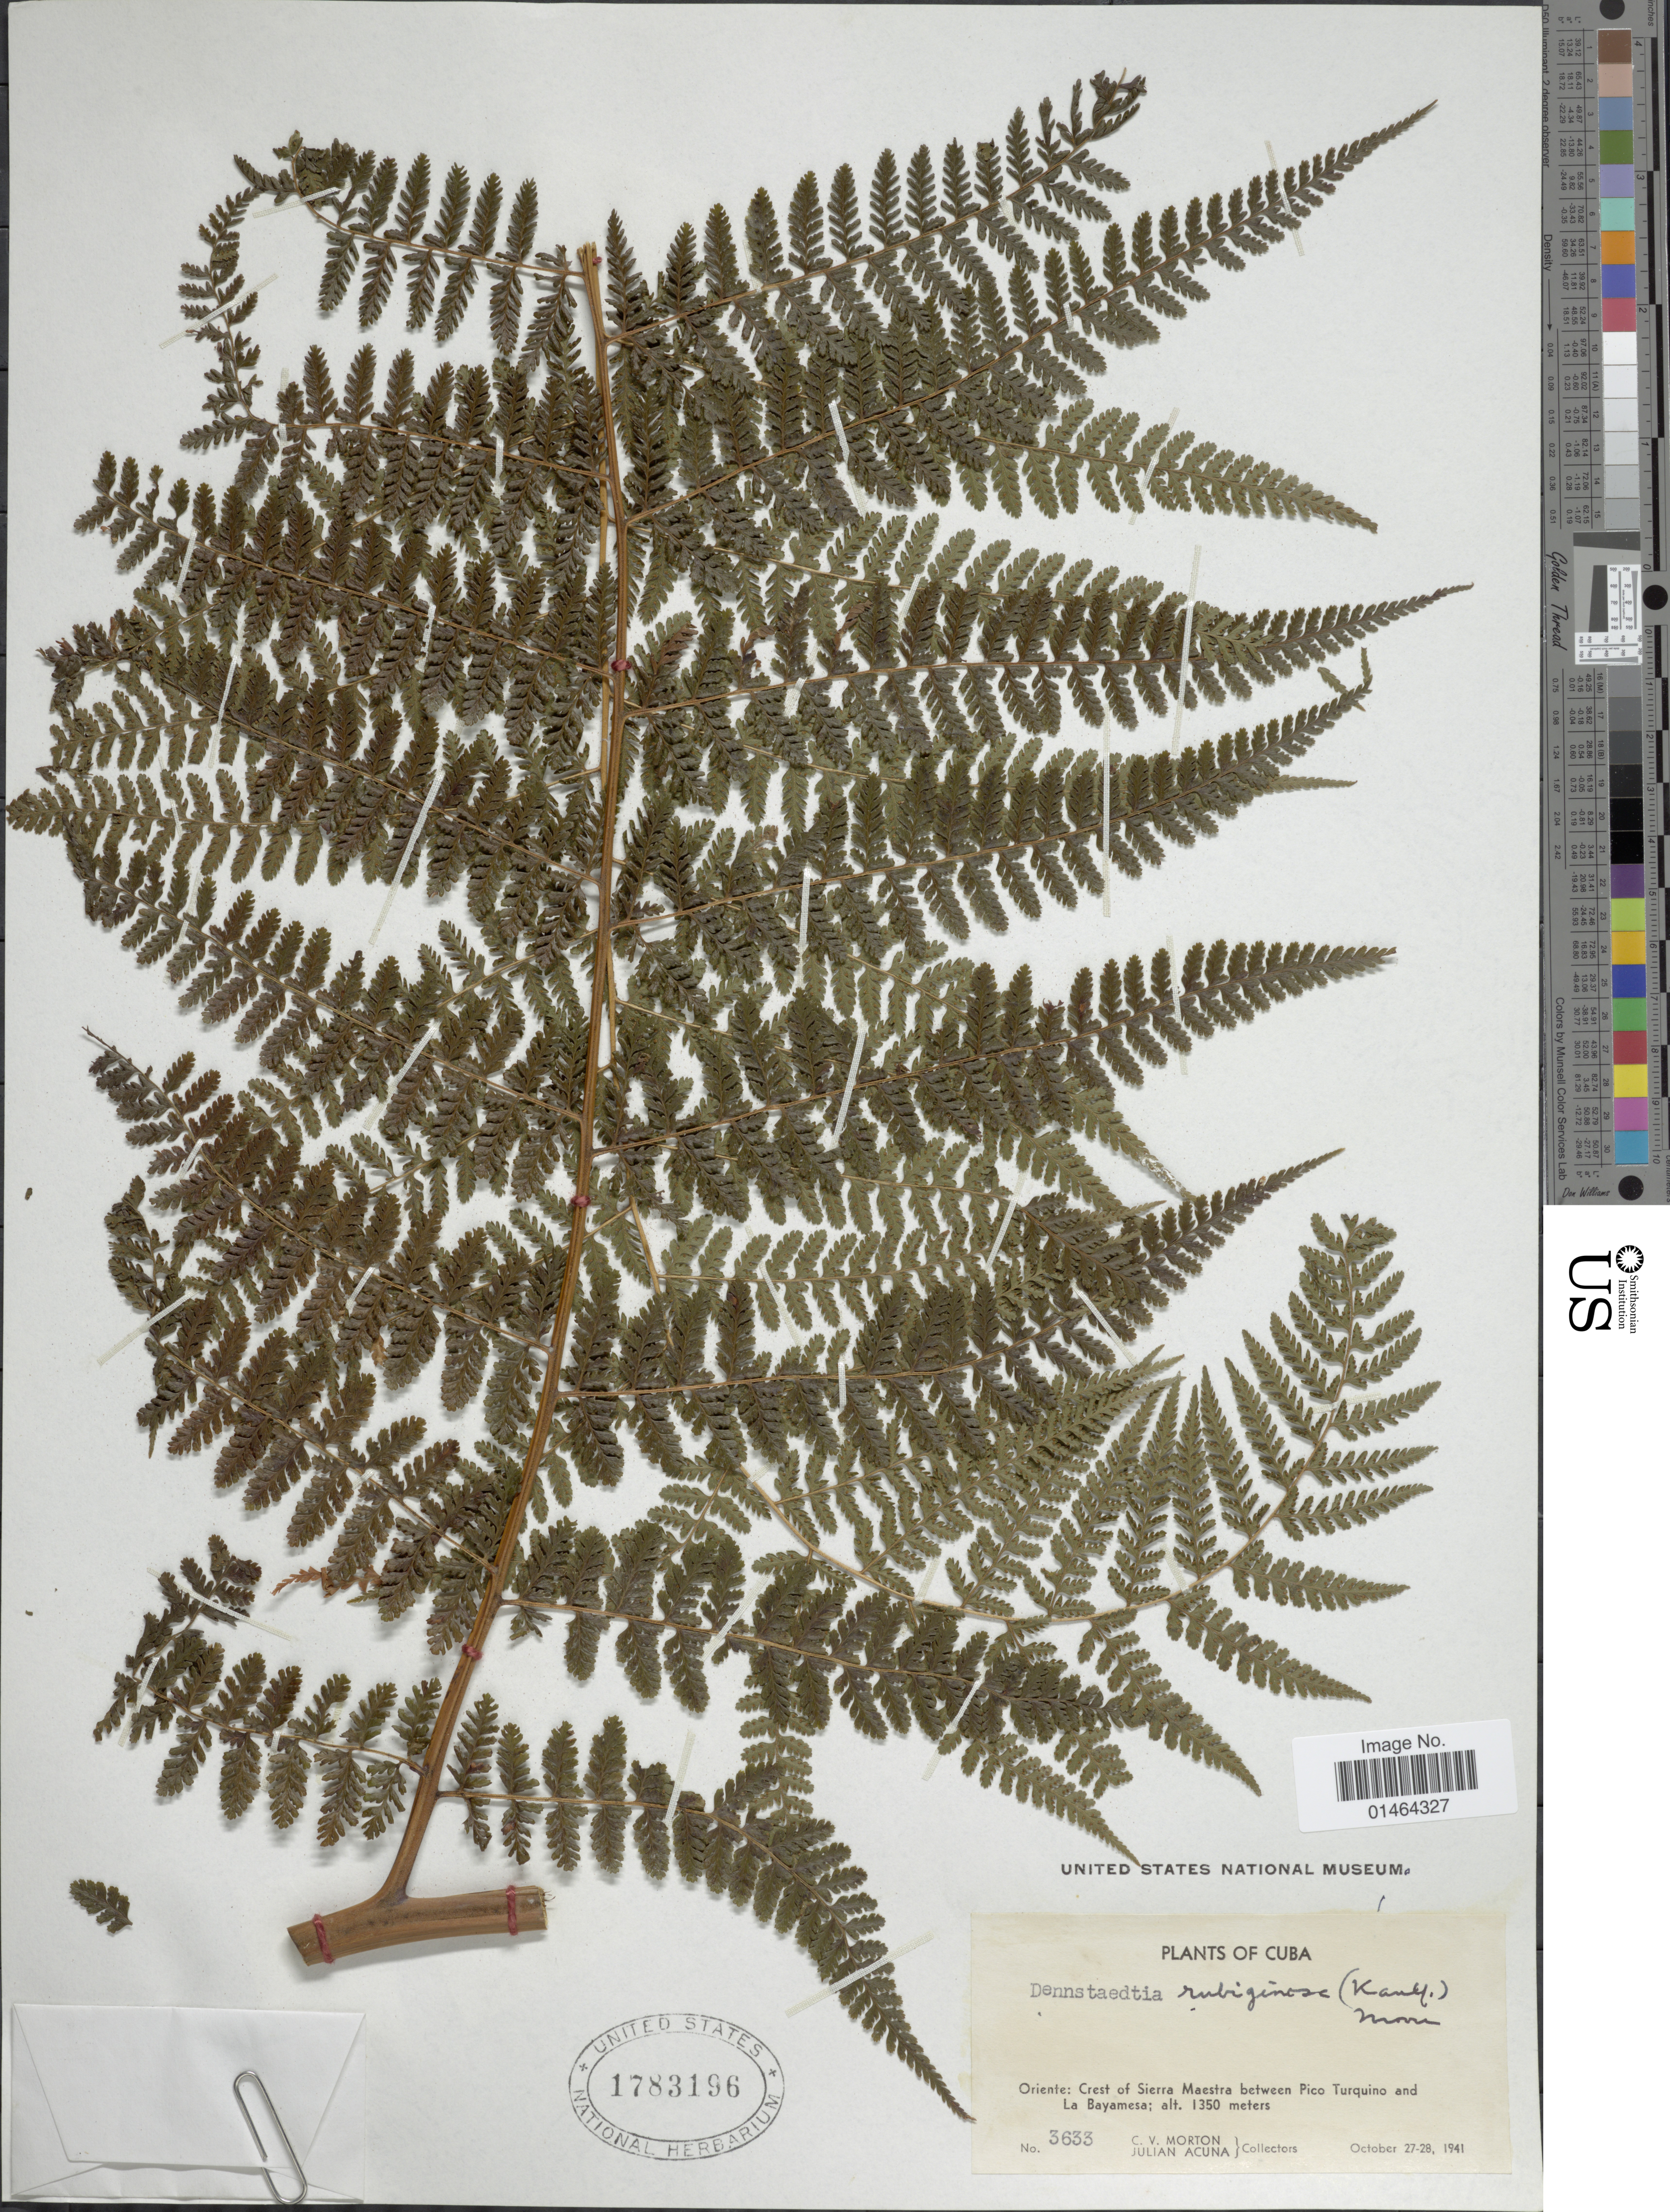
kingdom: Plantae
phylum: Tracheophyta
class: Polypodiopsida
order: Polypodiales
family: Dennstaedtiaceae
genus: Dennstaedtia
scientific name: Dennstaedtia cicutaria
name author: (Sw.) T. Moore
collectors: C. V. Morton & J. B. Acuña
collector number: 3633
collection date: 1941-10-27/1941-10-28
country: Cuba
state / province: Oriente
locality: Crest of Sierra Maestra between Pico Turquino and La Bayamesa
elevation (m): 1350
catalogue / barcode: US 1783196